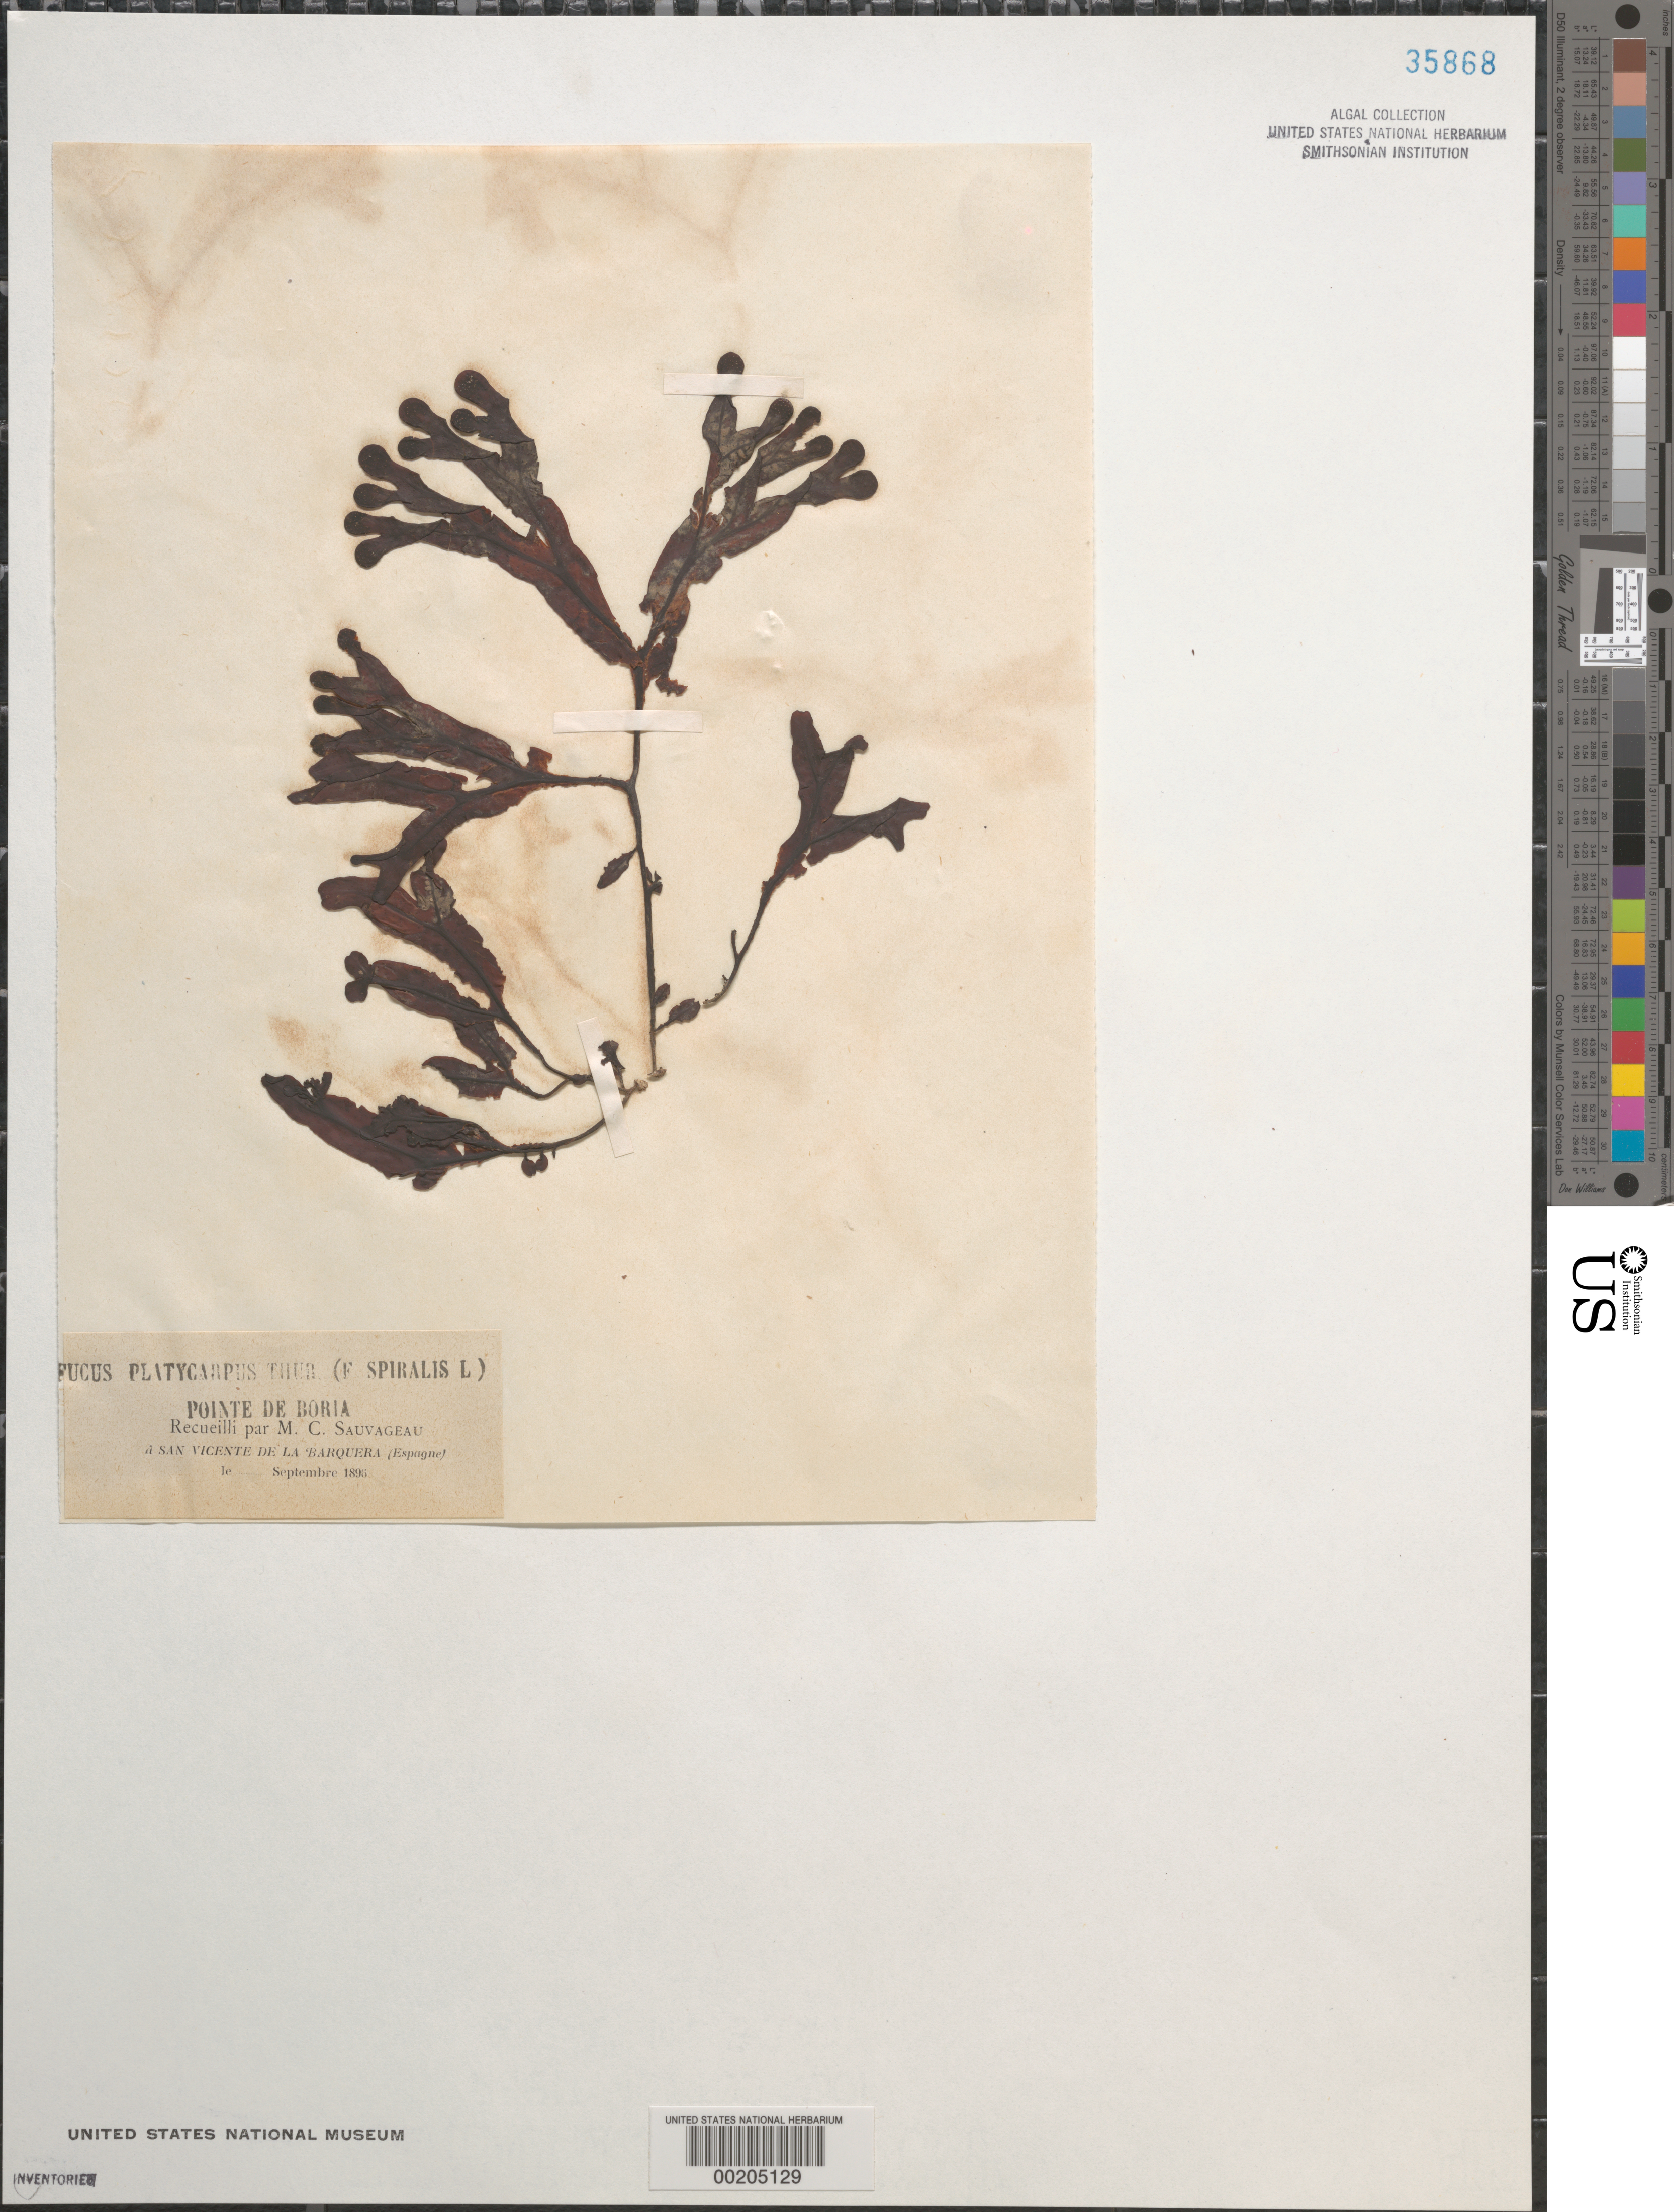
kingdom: Chromista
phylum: Ochrophyta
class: Phaeophyceae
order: Fucales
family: Fucaceae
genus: Fucus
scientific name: Fucus macroguiryi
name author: Almeida et al.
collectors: C. F. Sauvageau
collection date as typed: Sep 1896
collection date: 1896-09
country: Spain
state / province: Cantabria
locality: San vicente de la barquera, pointe de boria. Santander.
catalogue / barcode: US 35868